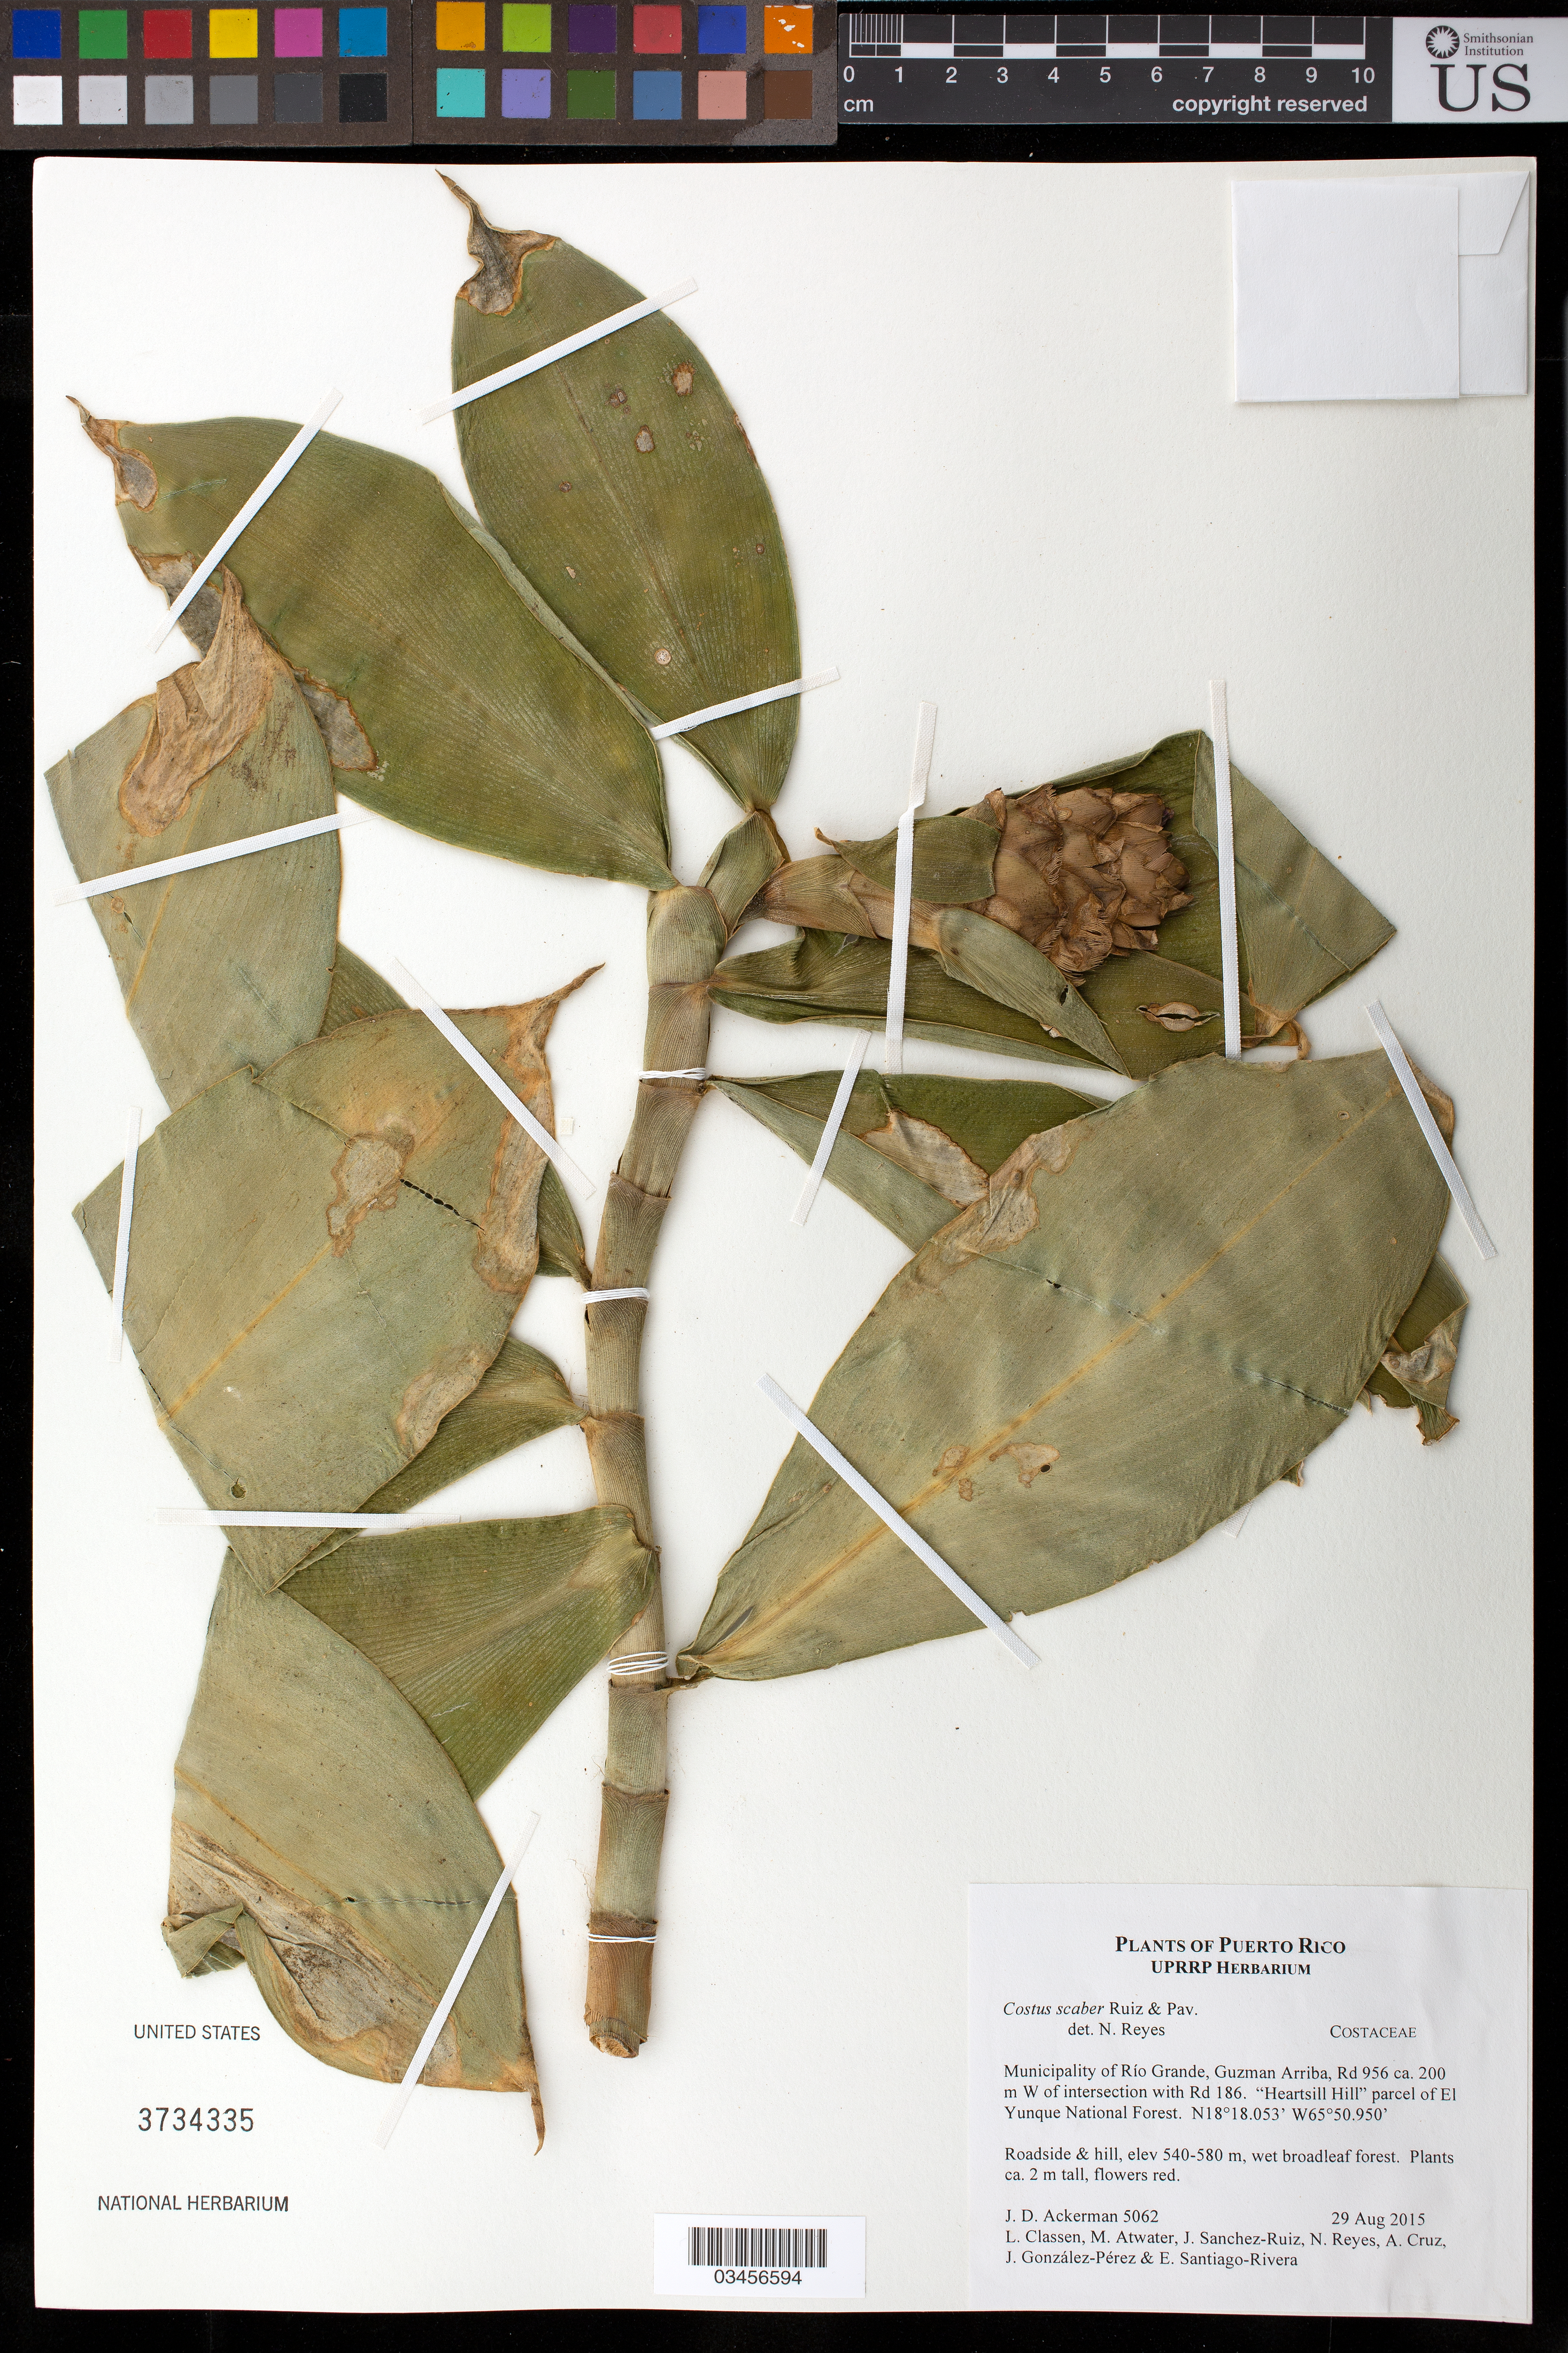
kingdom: Plantae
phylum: Tracheophyta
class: Liliopsida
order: Zingiberales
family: Costaceae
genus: Costus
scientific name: Costus scaber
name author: Ruiz & Pav.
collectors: J. D. Ackerman, L. Classen, M. Atwater, J. Sanchez-Ruiz, N. Reyes, A. Cruz, J. González-Pérez & E. Santiago-Rivera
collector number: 5062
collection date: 2015-08-29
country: Puerto Rico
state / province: Río Grande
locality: Muncipality of Río Grande, Guzman Arriba, Rd. 956, ca. 200 m W of intersection with Rd 186. "Heartsill Hill" parcel of El Yunque National Forest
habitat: Roadside and hill, wet broadleaf forest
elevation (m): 540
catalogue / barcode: US 3734335